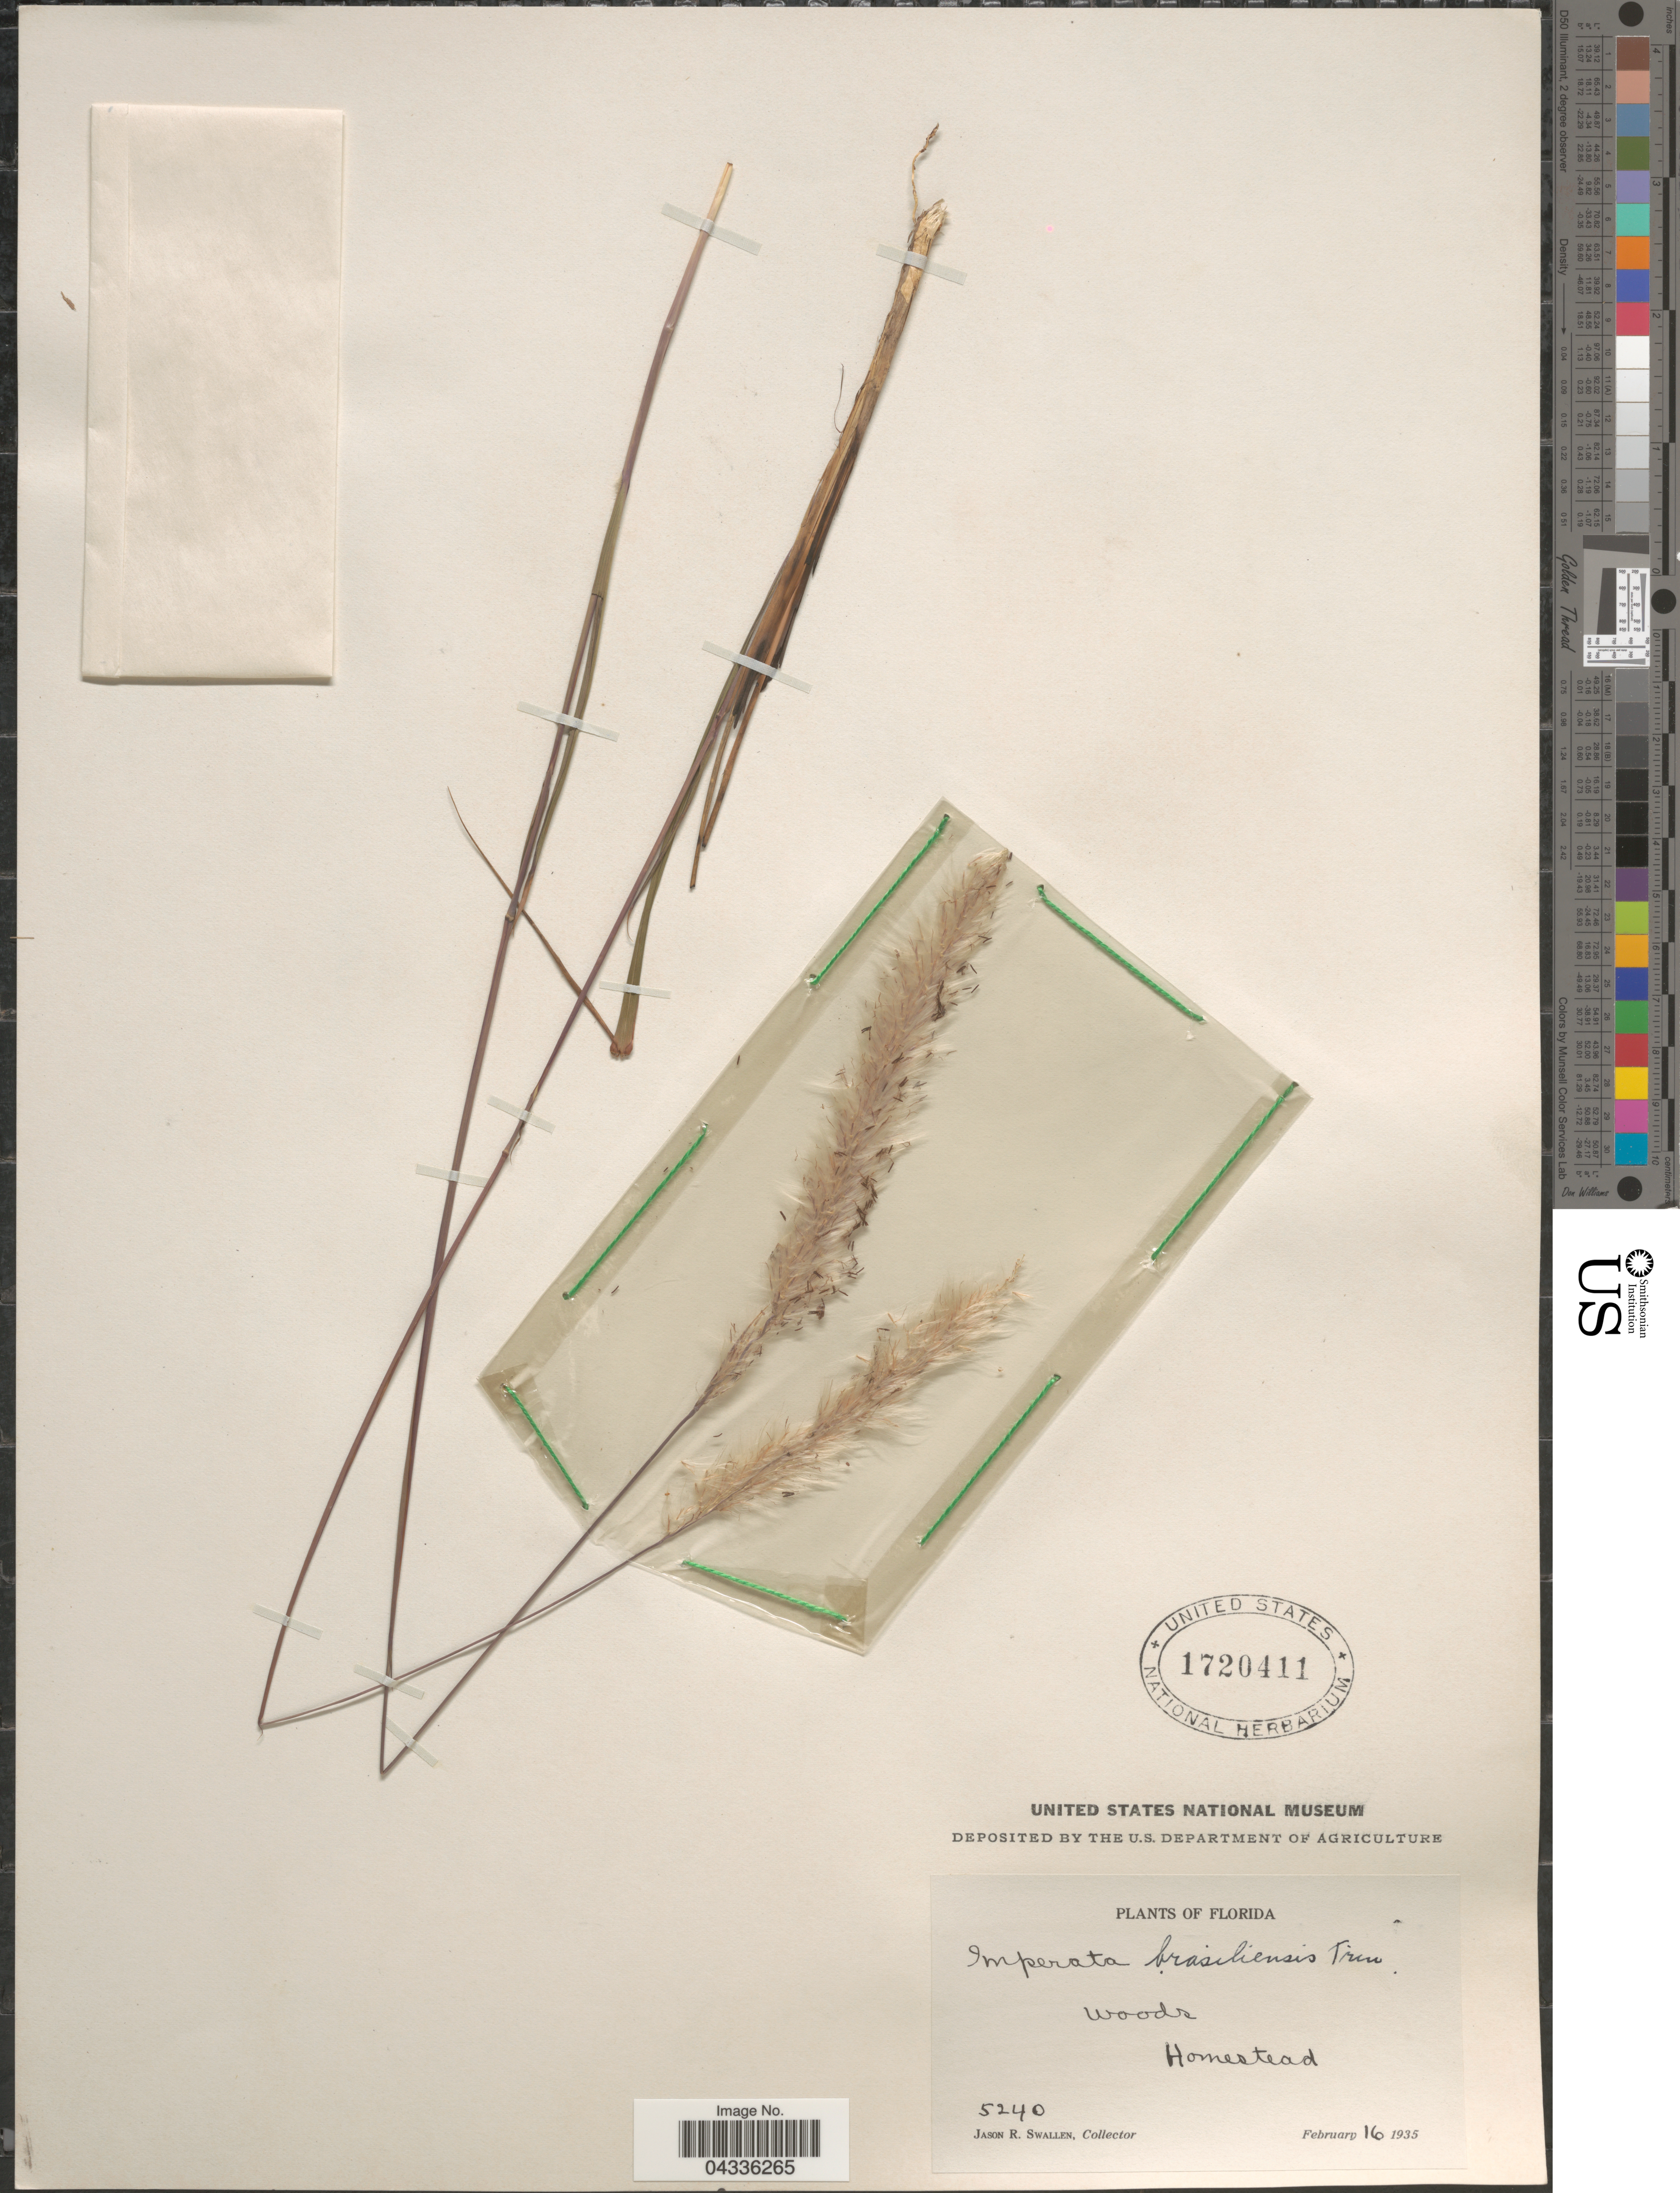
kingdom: Plantae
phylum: Tracheophyta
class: Liliopsida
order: Poales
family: Poaceae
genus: Imperata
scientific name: Imperata brasiliensis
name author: Trin.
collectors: J. R. Swallen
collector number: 5240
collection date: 1935-02-16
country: United States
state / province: Florida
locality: Homestead.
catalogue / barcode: US 1720411